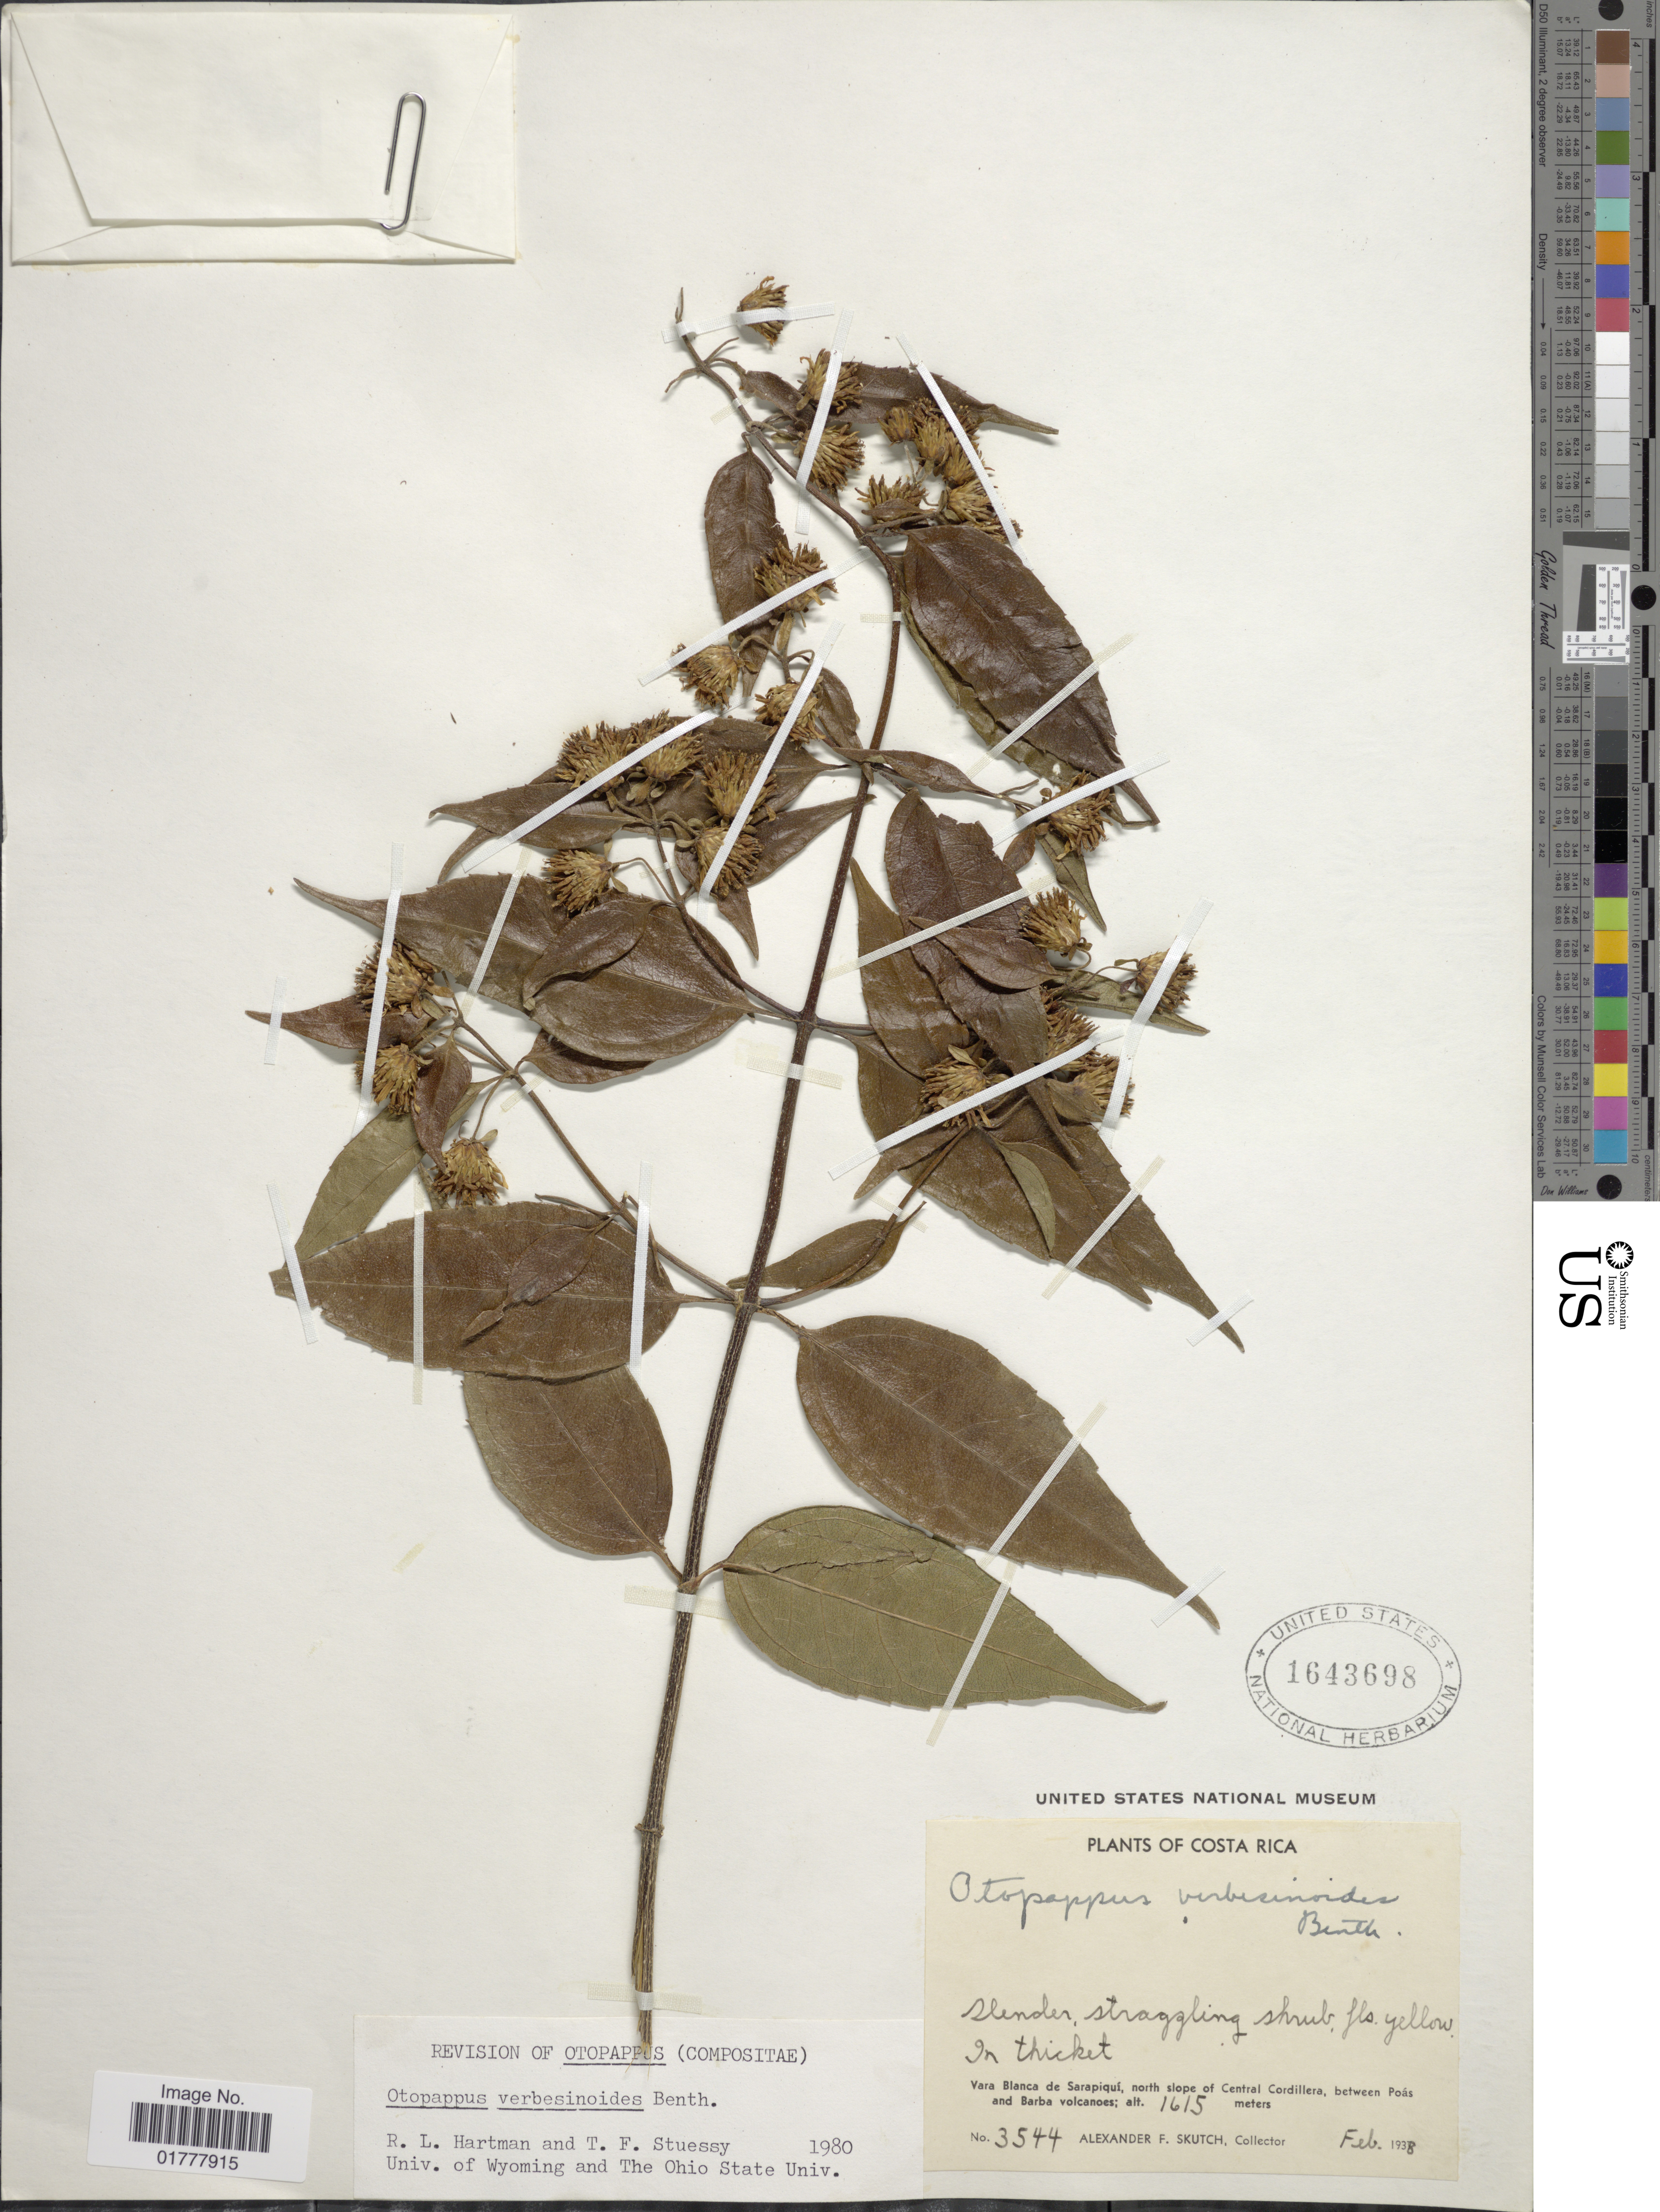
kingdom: Plantae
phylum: Tracheophyta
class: Magnoliopsida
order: Asterales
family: Asteraceae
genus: Otopappus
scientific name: Otopappus verbesinoides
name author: Benth.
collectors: A. F. Skutch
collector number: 3544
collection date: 1938-02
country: Costa Rica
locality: Vara Blanca de Sarapiqui, north slope of Central Cordillera, between Poas and barba volcanos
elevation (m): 1615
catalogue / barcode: US 1643698